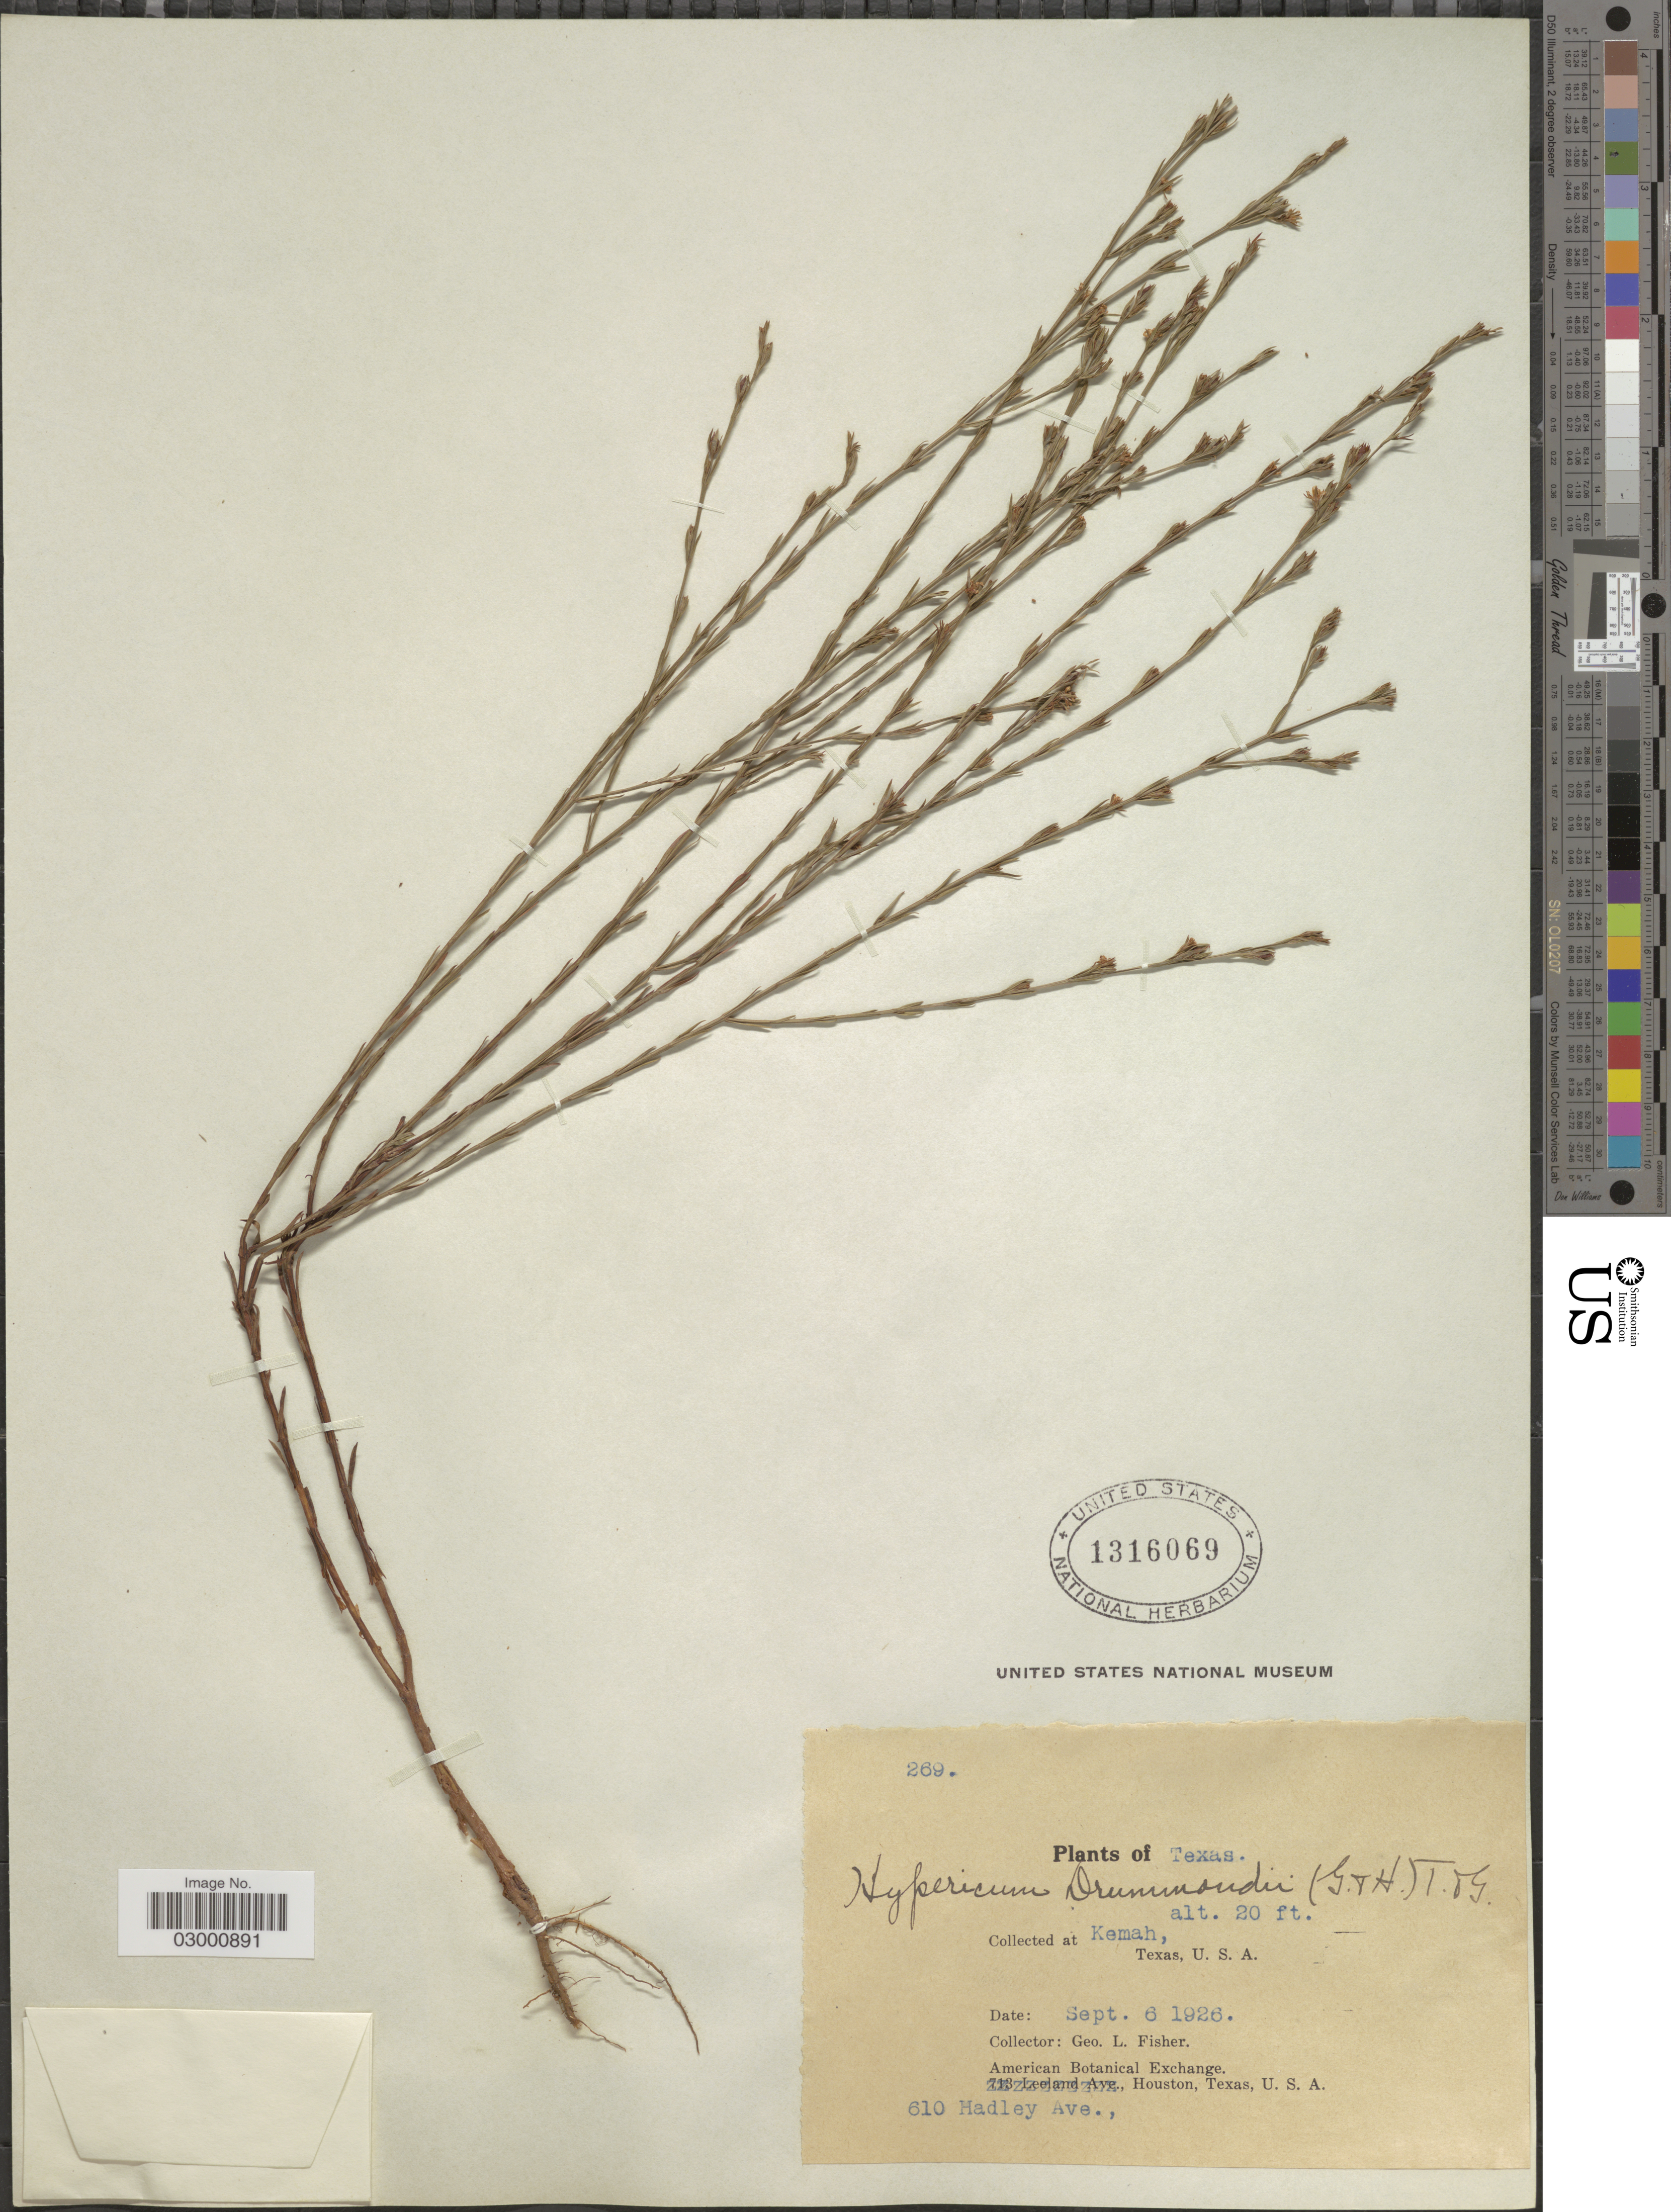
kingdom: Plantae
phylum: Tracheophyta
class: Magnoliopsida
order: Malpighiales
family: Hypericaceae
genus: Hypericum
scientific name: Hypericum drummondii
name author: (Grev. & Hook.) Torr. & A. Gray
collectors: G. L. Fisher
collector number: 269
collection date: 1926-09-06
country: United States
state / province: Texas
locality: At Kemah, Texas.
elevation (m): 6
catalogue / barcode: US 1316069